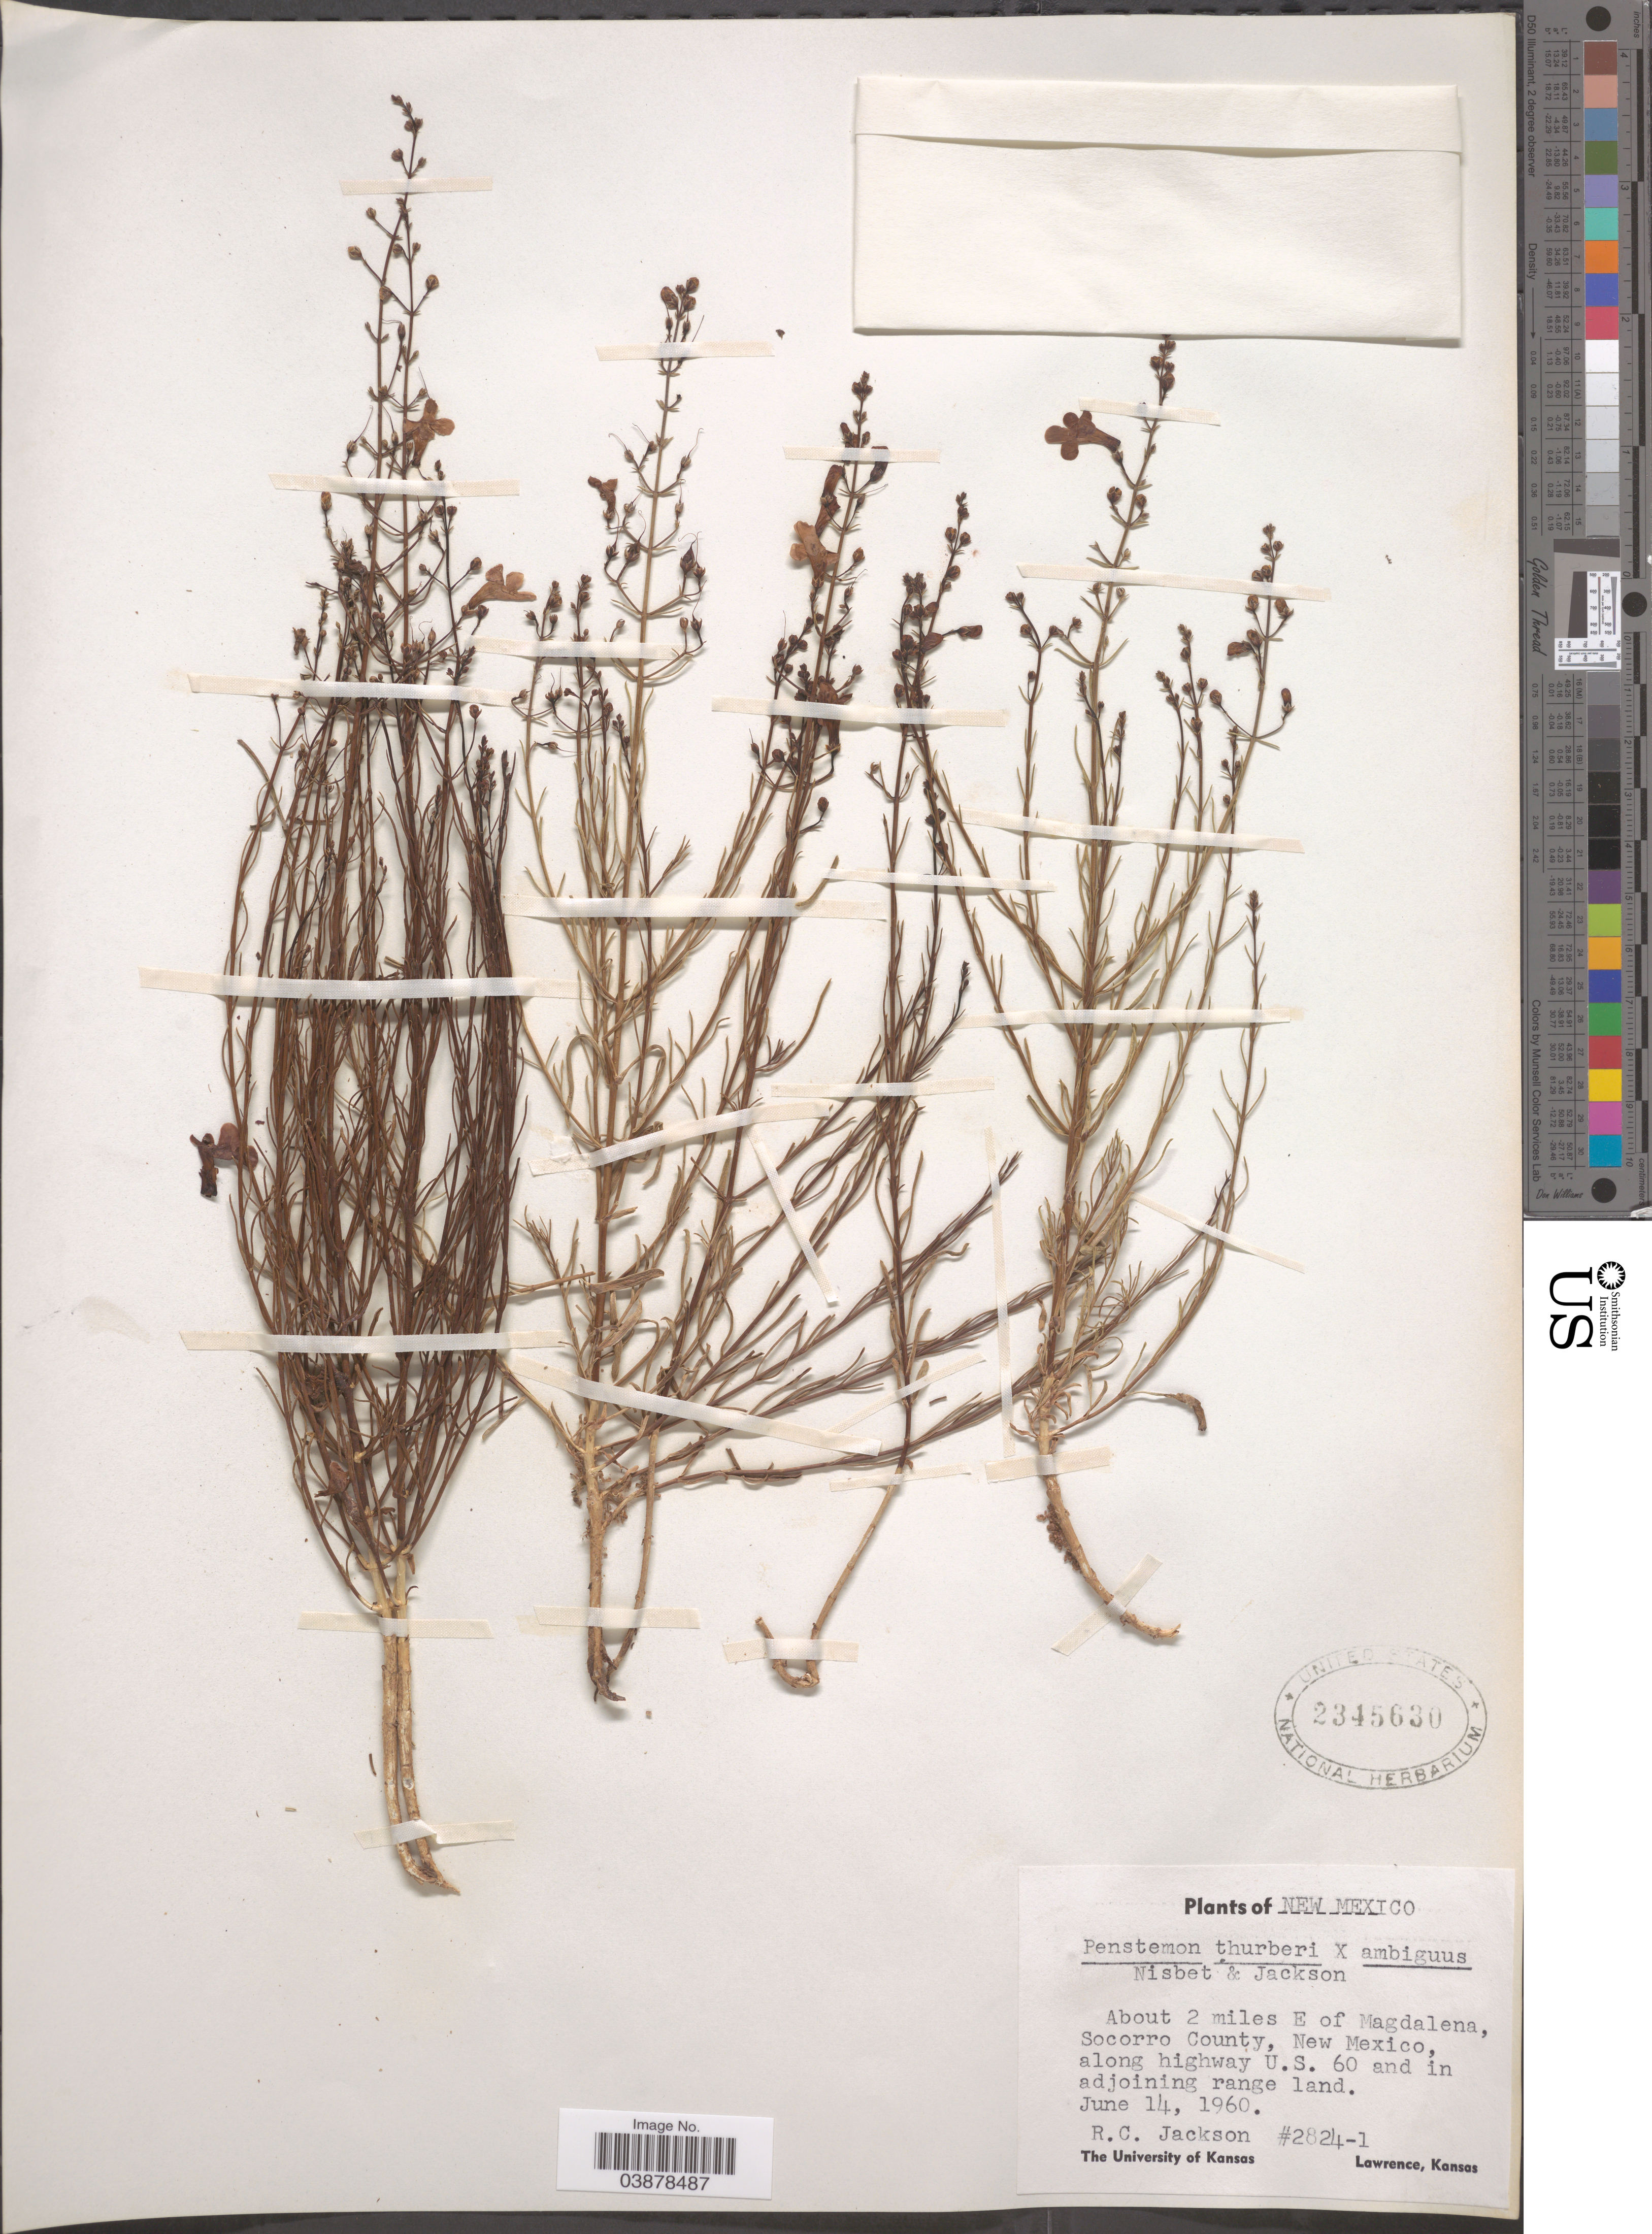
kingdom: Plantae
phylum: Tracheophyta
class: Magnoliopsida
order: Lamiales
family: Plantaginaceae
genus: Penstemon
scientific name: Penstemon thurberi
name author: Torr.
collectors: R. C. Jackson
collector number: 2824-1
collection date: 1960-06-14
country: United States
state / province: New Mexico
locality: About 2 miles E of Magdalena, Socorro County, along highway U.S. 60 and in adjoining range land.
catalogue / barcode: US 2345630